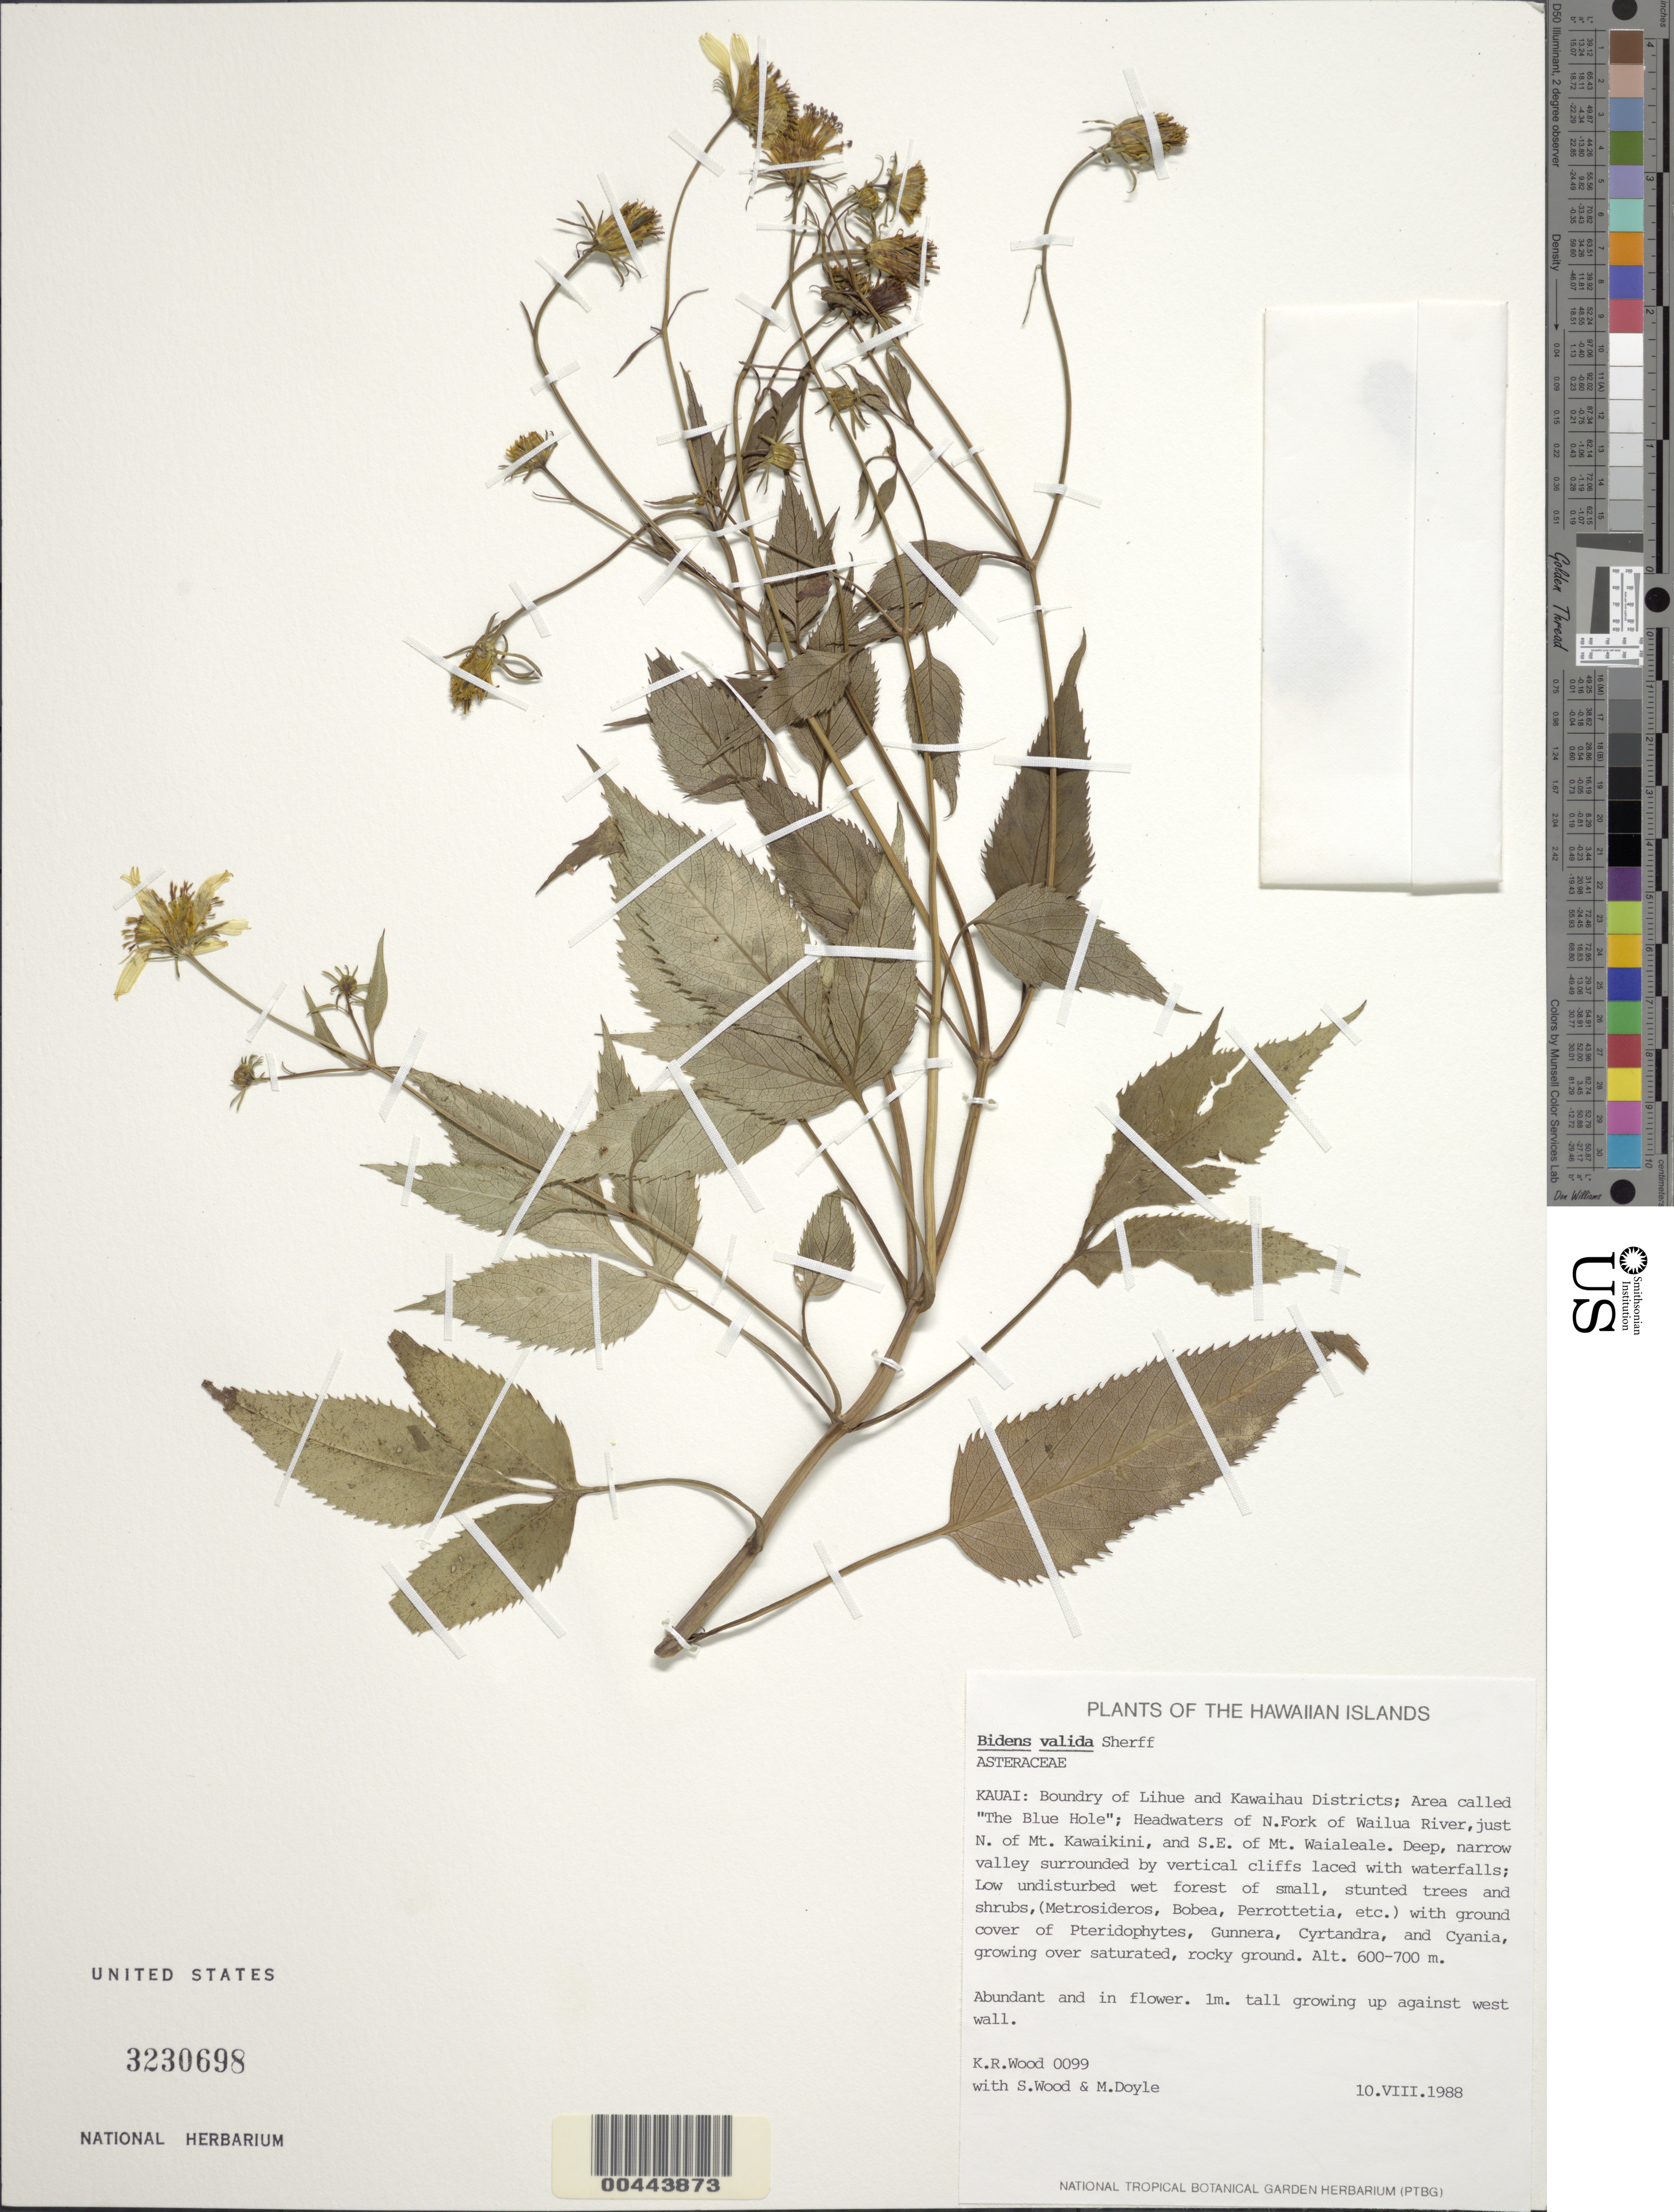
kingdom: Plantae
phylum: Tracheophyta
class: Magnoliopsida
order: Asterales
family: Asteraceae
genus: Bidens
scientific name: Bidens valida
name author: Sherff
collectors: K. R. Wood, S. Wood & M. Doyle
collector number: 0099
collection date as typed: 10 Aug 1988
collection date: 1988-08-10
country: United States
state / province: Hawaii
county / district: Kauai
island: Kaua'i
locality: Boundary of Lihue and Kawaihau Districts; area called The Blue Hole, hdwtrs of N Fork of Wailua River, just N of Mt. Kawaikini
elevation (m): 600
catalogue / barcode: US 3230698